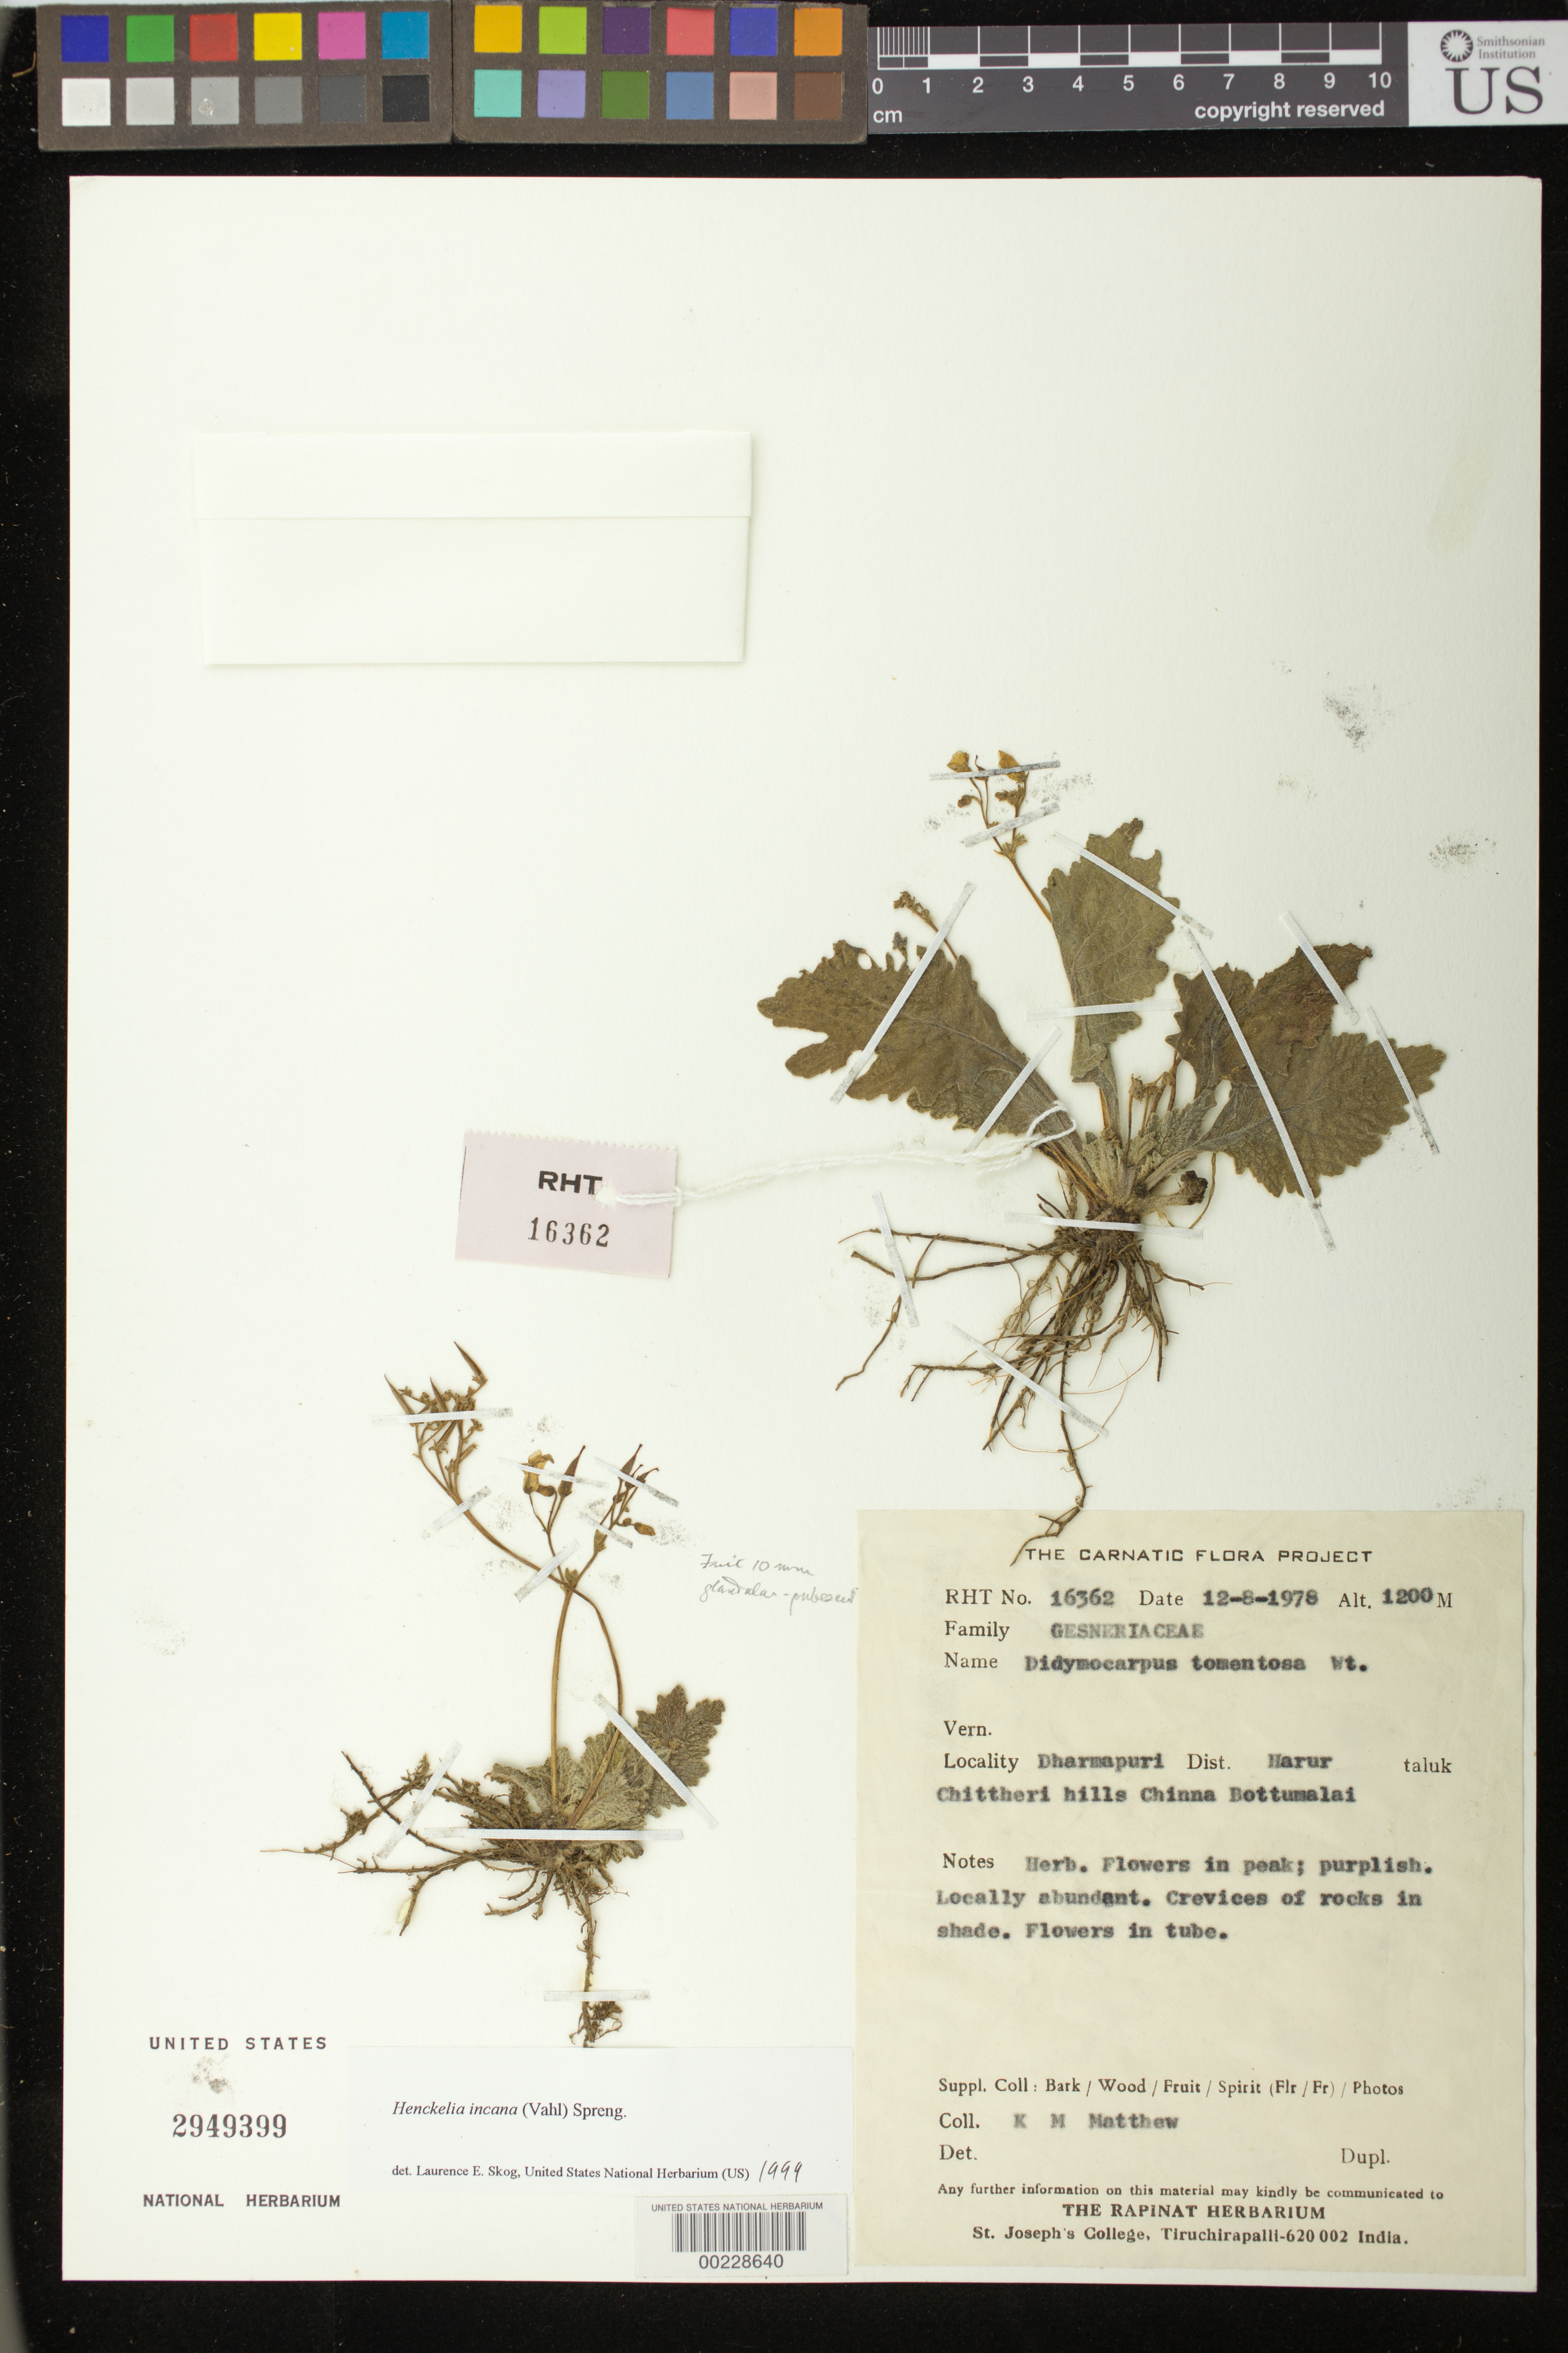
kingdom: Plantae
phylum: Tracheophyta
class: Magnoliopsida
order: Lamiales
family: Gesneriaceae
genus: Henckelia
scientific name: Henckelia incana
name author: (Vahl) Spreng.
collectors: K. M. Matthew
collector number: RHT 16362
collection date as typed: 12 Aug 1978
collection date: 1978-08-12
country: India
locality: Gujarat state, dist harur taluk, dharmapuri, chittheri hills chinna bottumalai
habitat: Crevices of rock in shade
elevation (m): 1200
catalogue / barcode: US 2949399